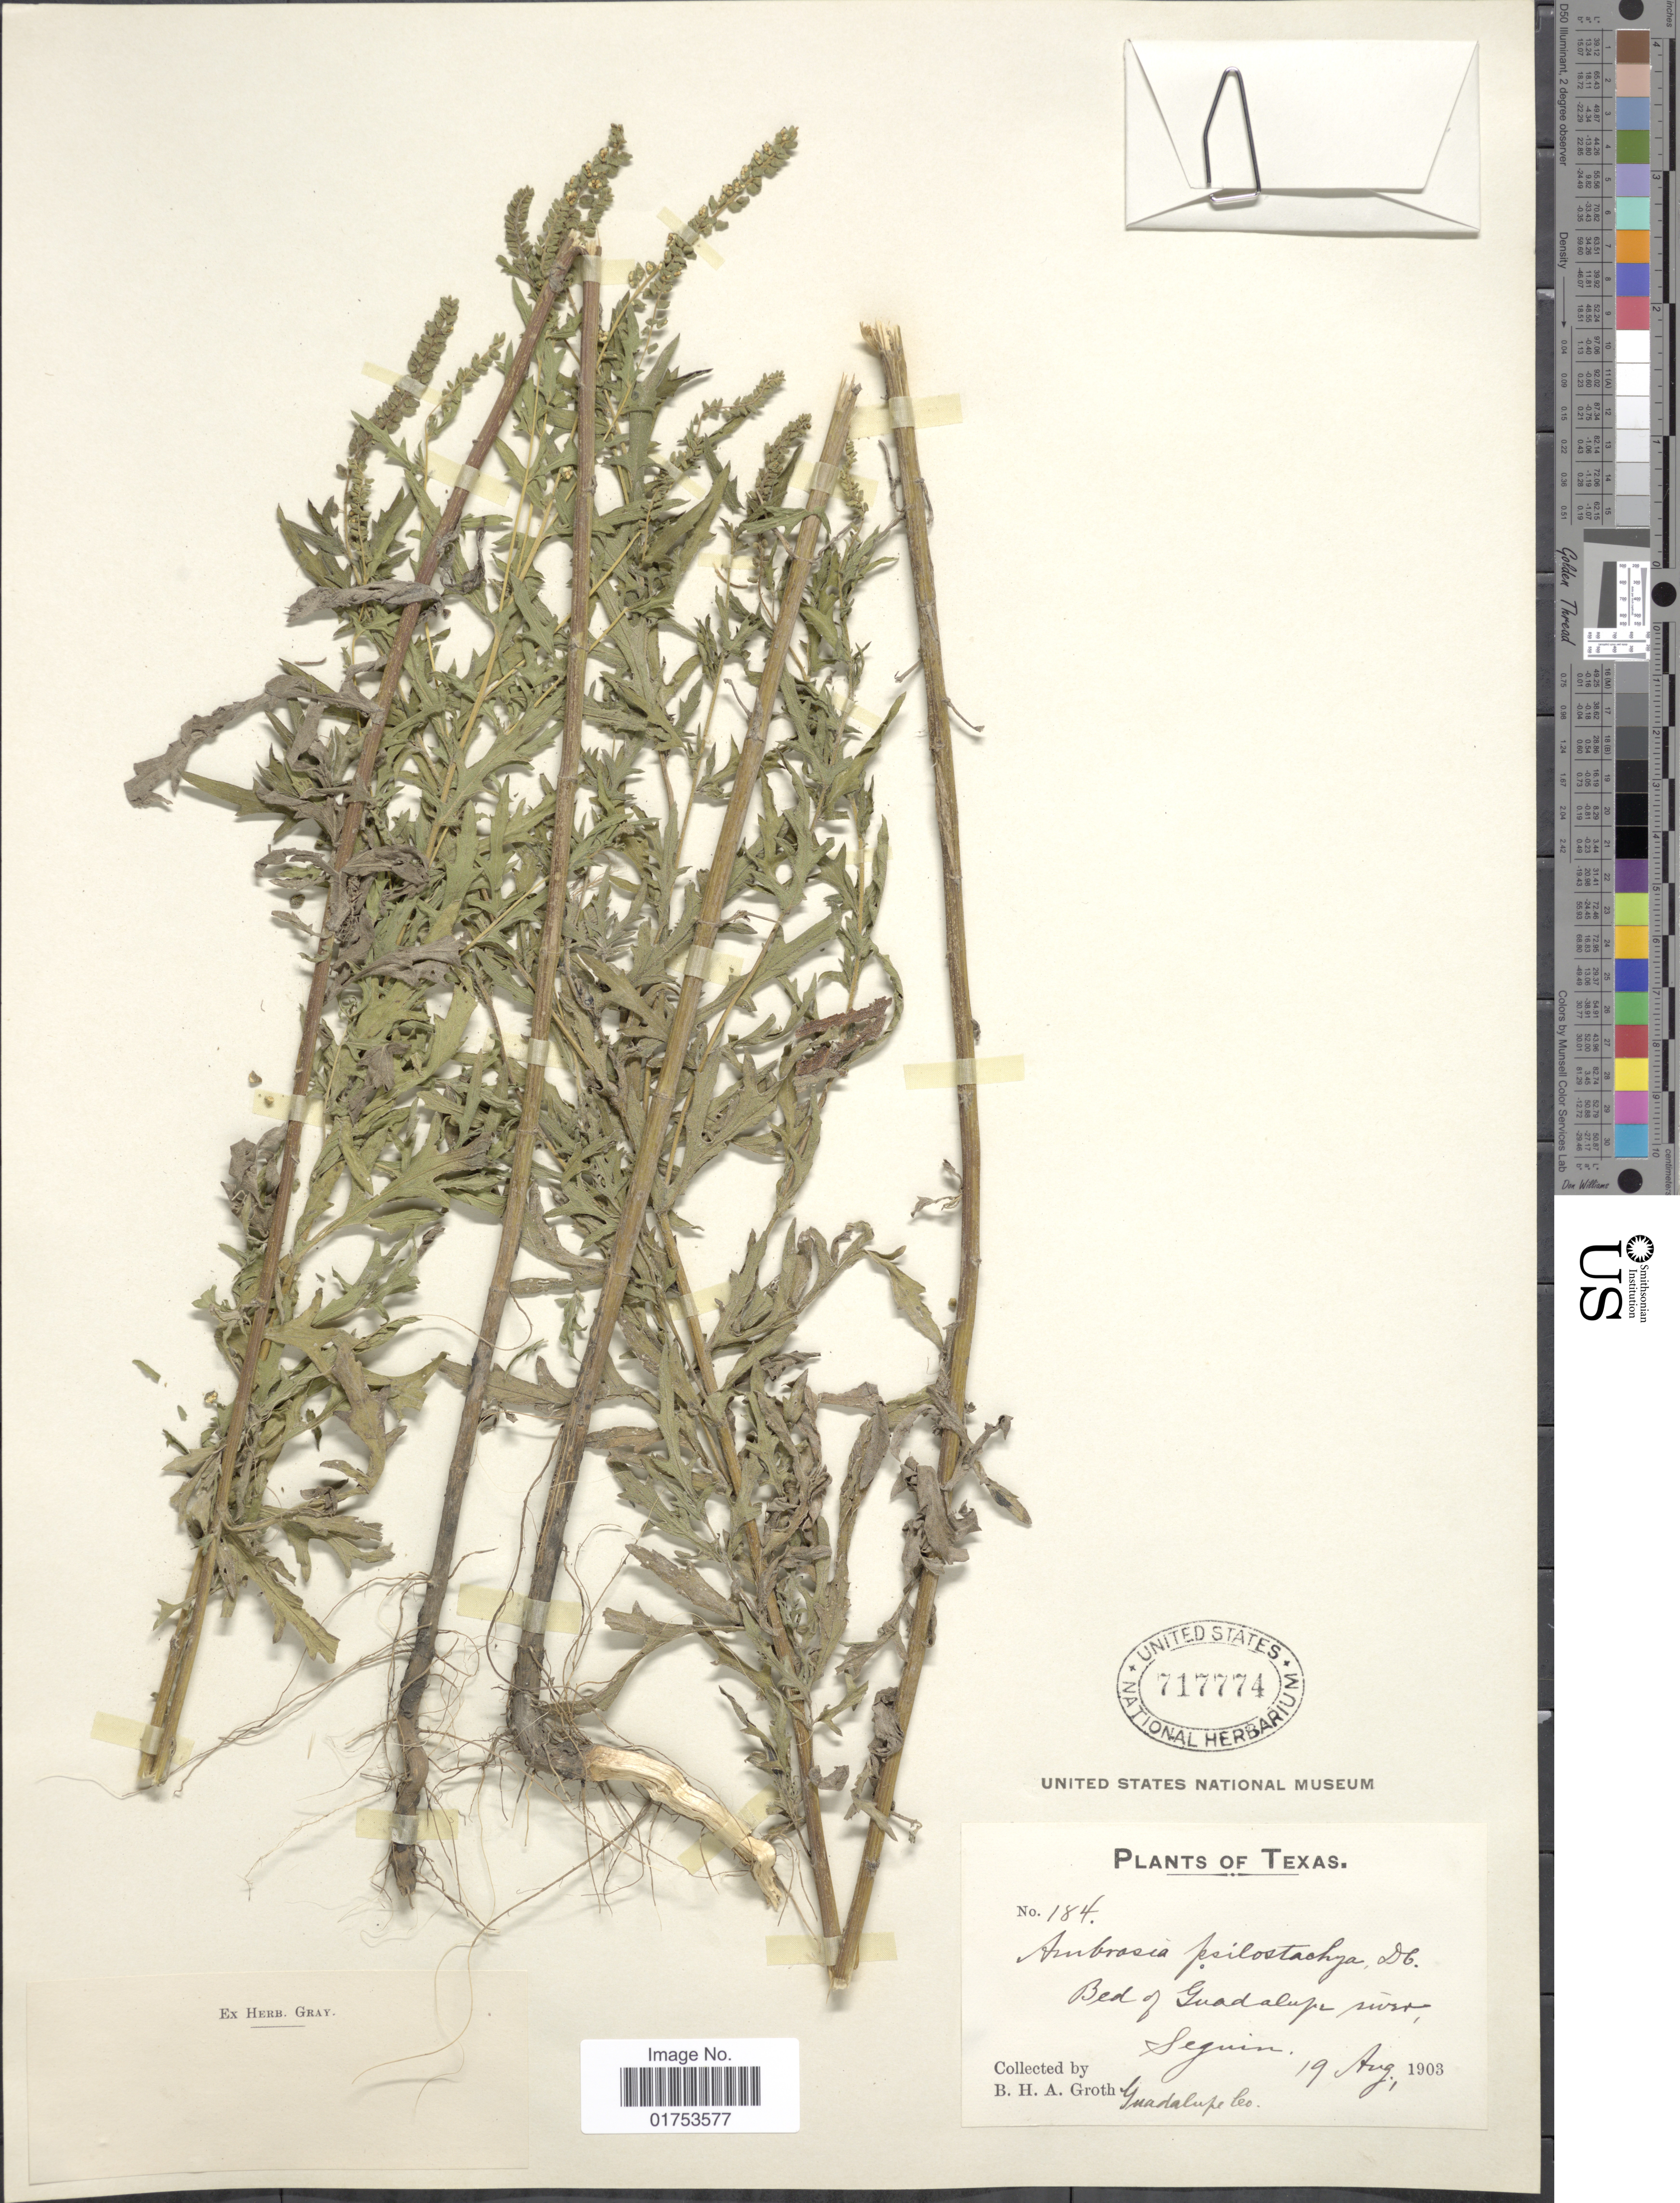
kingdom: Plantae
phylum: Tracheophyta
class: Magnoliopsida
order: Asterales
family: Asteraceae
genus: Ambrosia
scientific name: Ambrosia psilostachya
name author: DC.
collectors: B. Groth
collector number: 184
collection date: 1903-08-19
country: United States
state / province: Texas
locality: Bed of Guadalupe river, Seguin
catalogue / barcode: US 717774